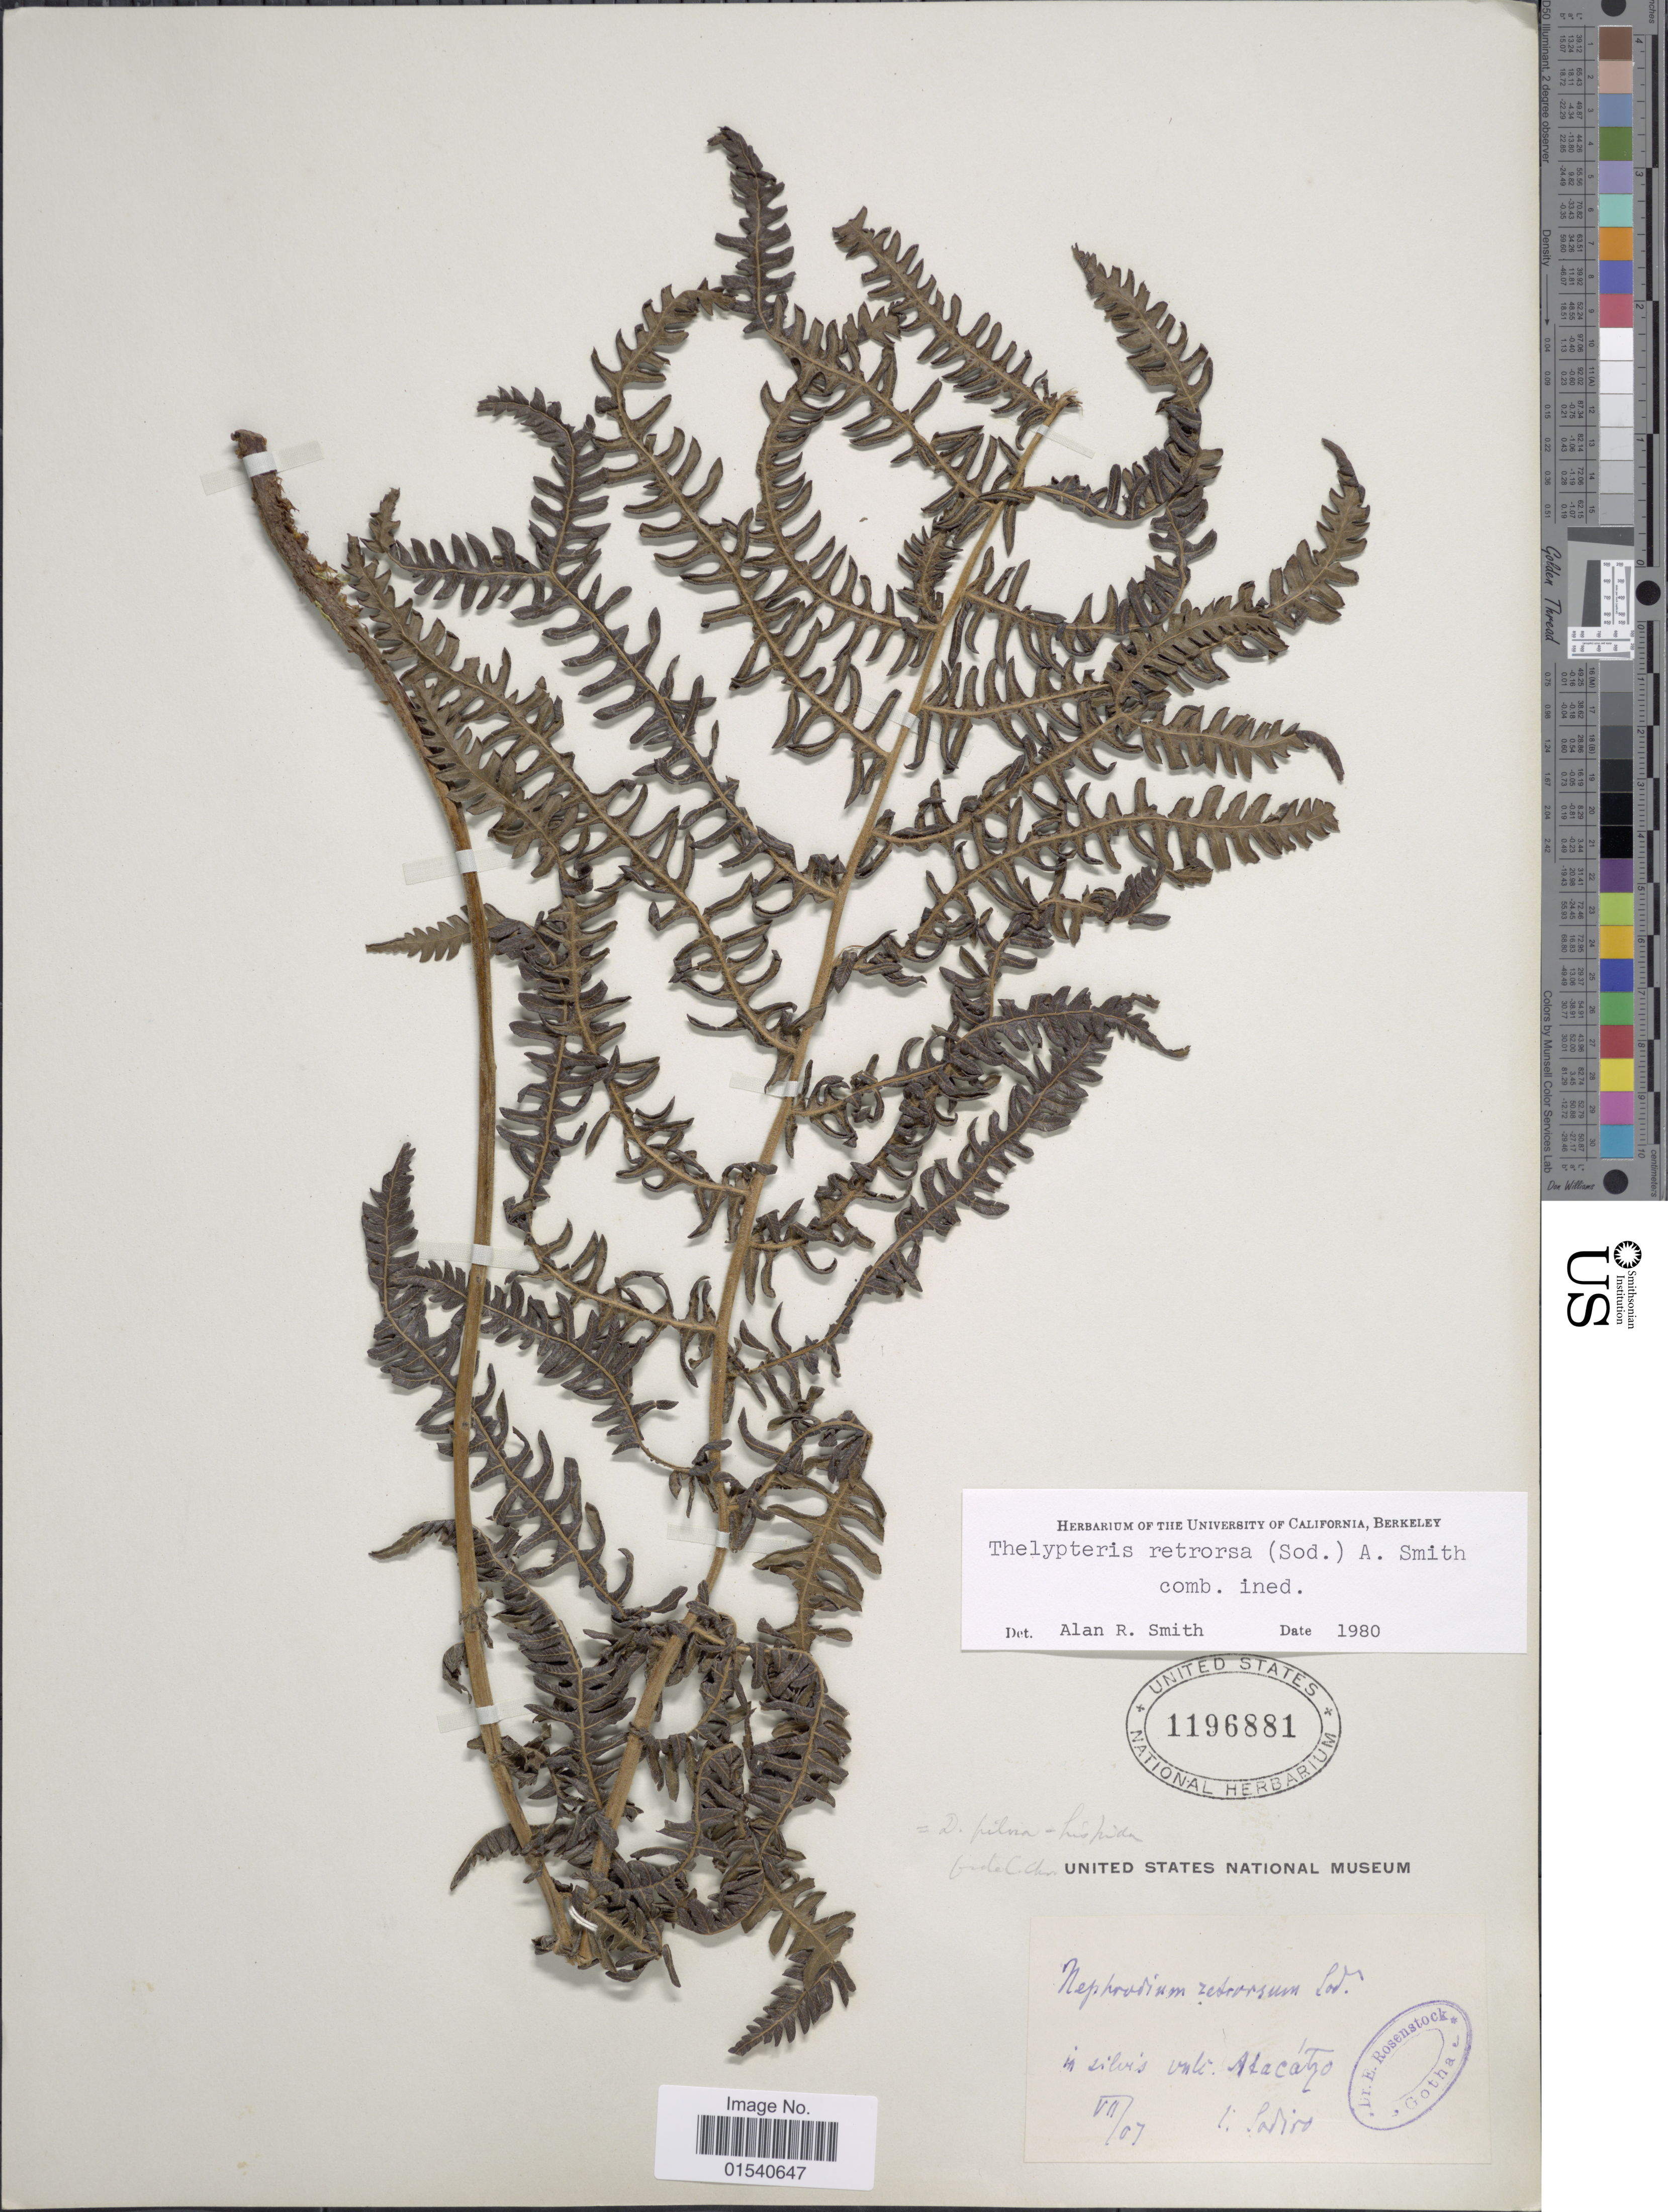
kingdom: Plantae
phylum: Tracheophyta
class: Polypodiopsida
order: Polypodiales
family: Thelypteridaceae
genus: Amauropelta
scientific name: Amauropelta pilosohispida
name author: (Hook.) A.R. Sm.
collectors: Sodiro, --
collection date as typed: Transcribed d/m/y: /7/7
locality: In silvis vulc Atacätzo [interpreted]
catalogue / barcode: US 1196881